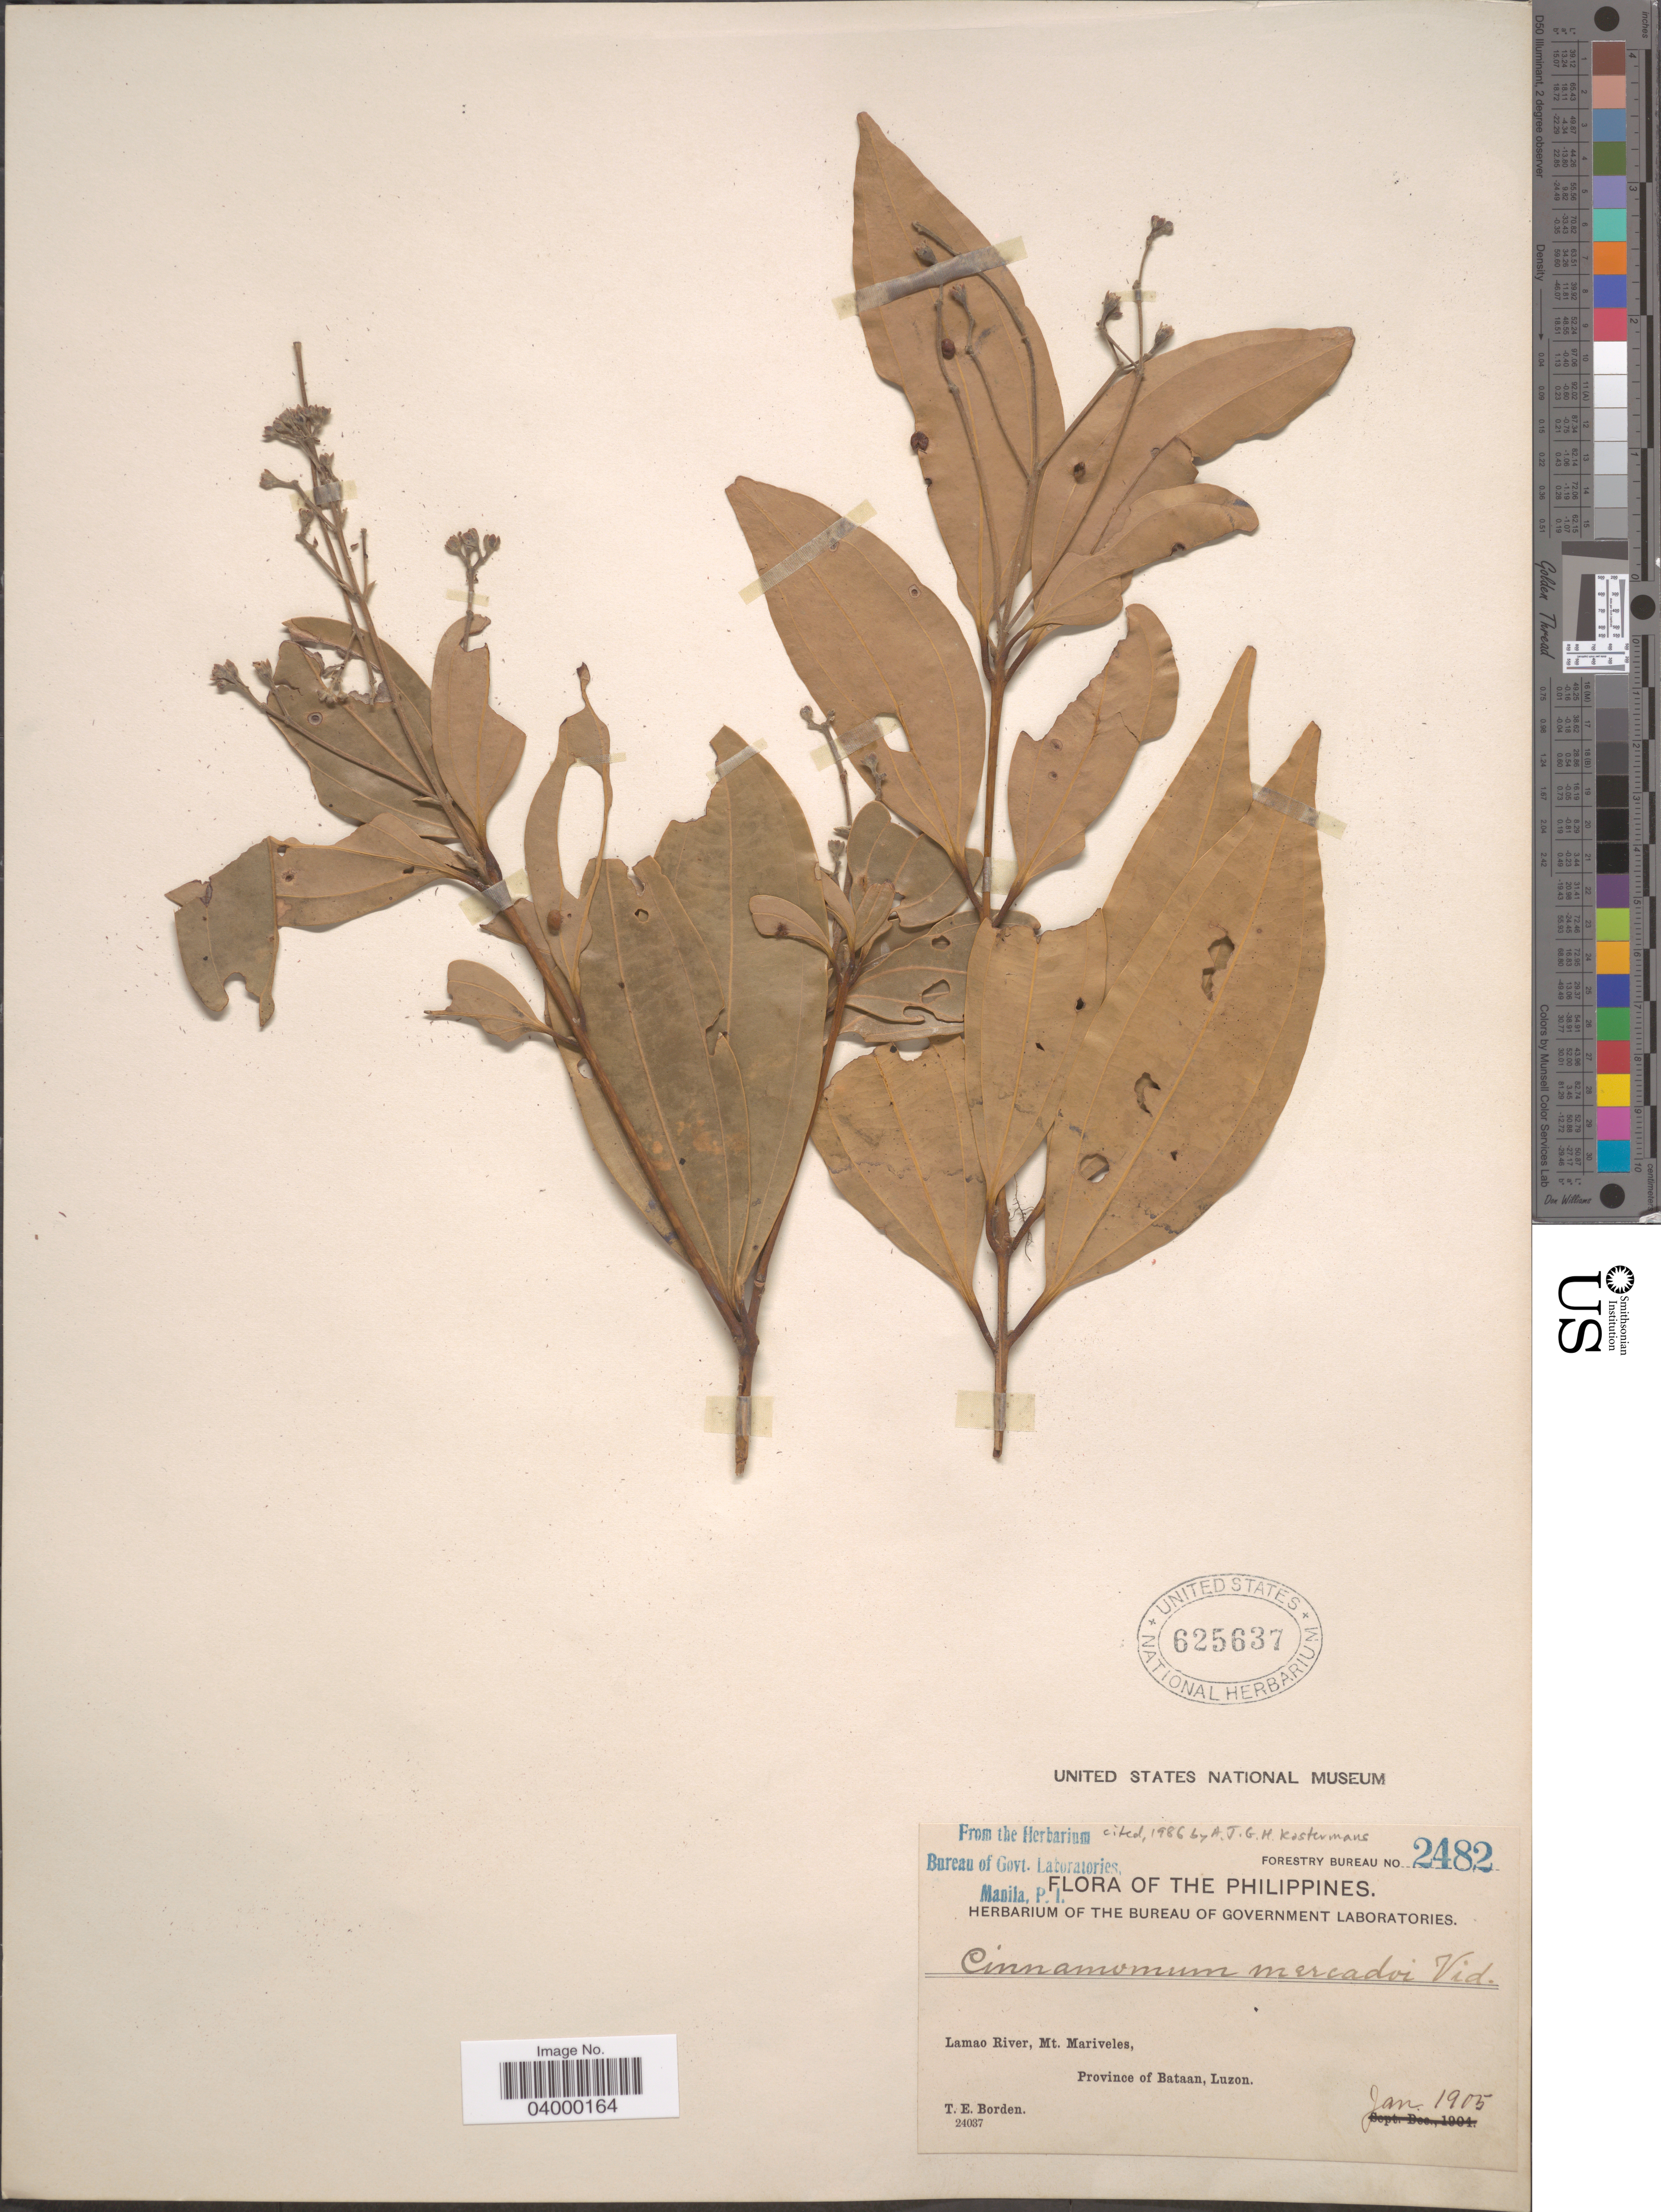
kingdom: Plantae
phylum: Tracheophyta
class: Magnoliopsida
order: Laurales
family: Lauraceae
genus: Cinnamomum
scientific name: Cinnamomum mercadoi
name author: Vidal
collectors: T. E. Borden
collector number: Forestry Bureau 2482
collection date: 1905-01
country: Philippines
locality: Lamao River, Mt. Mariveles, Province of Bataan, Luzon.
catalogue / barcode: US 625637